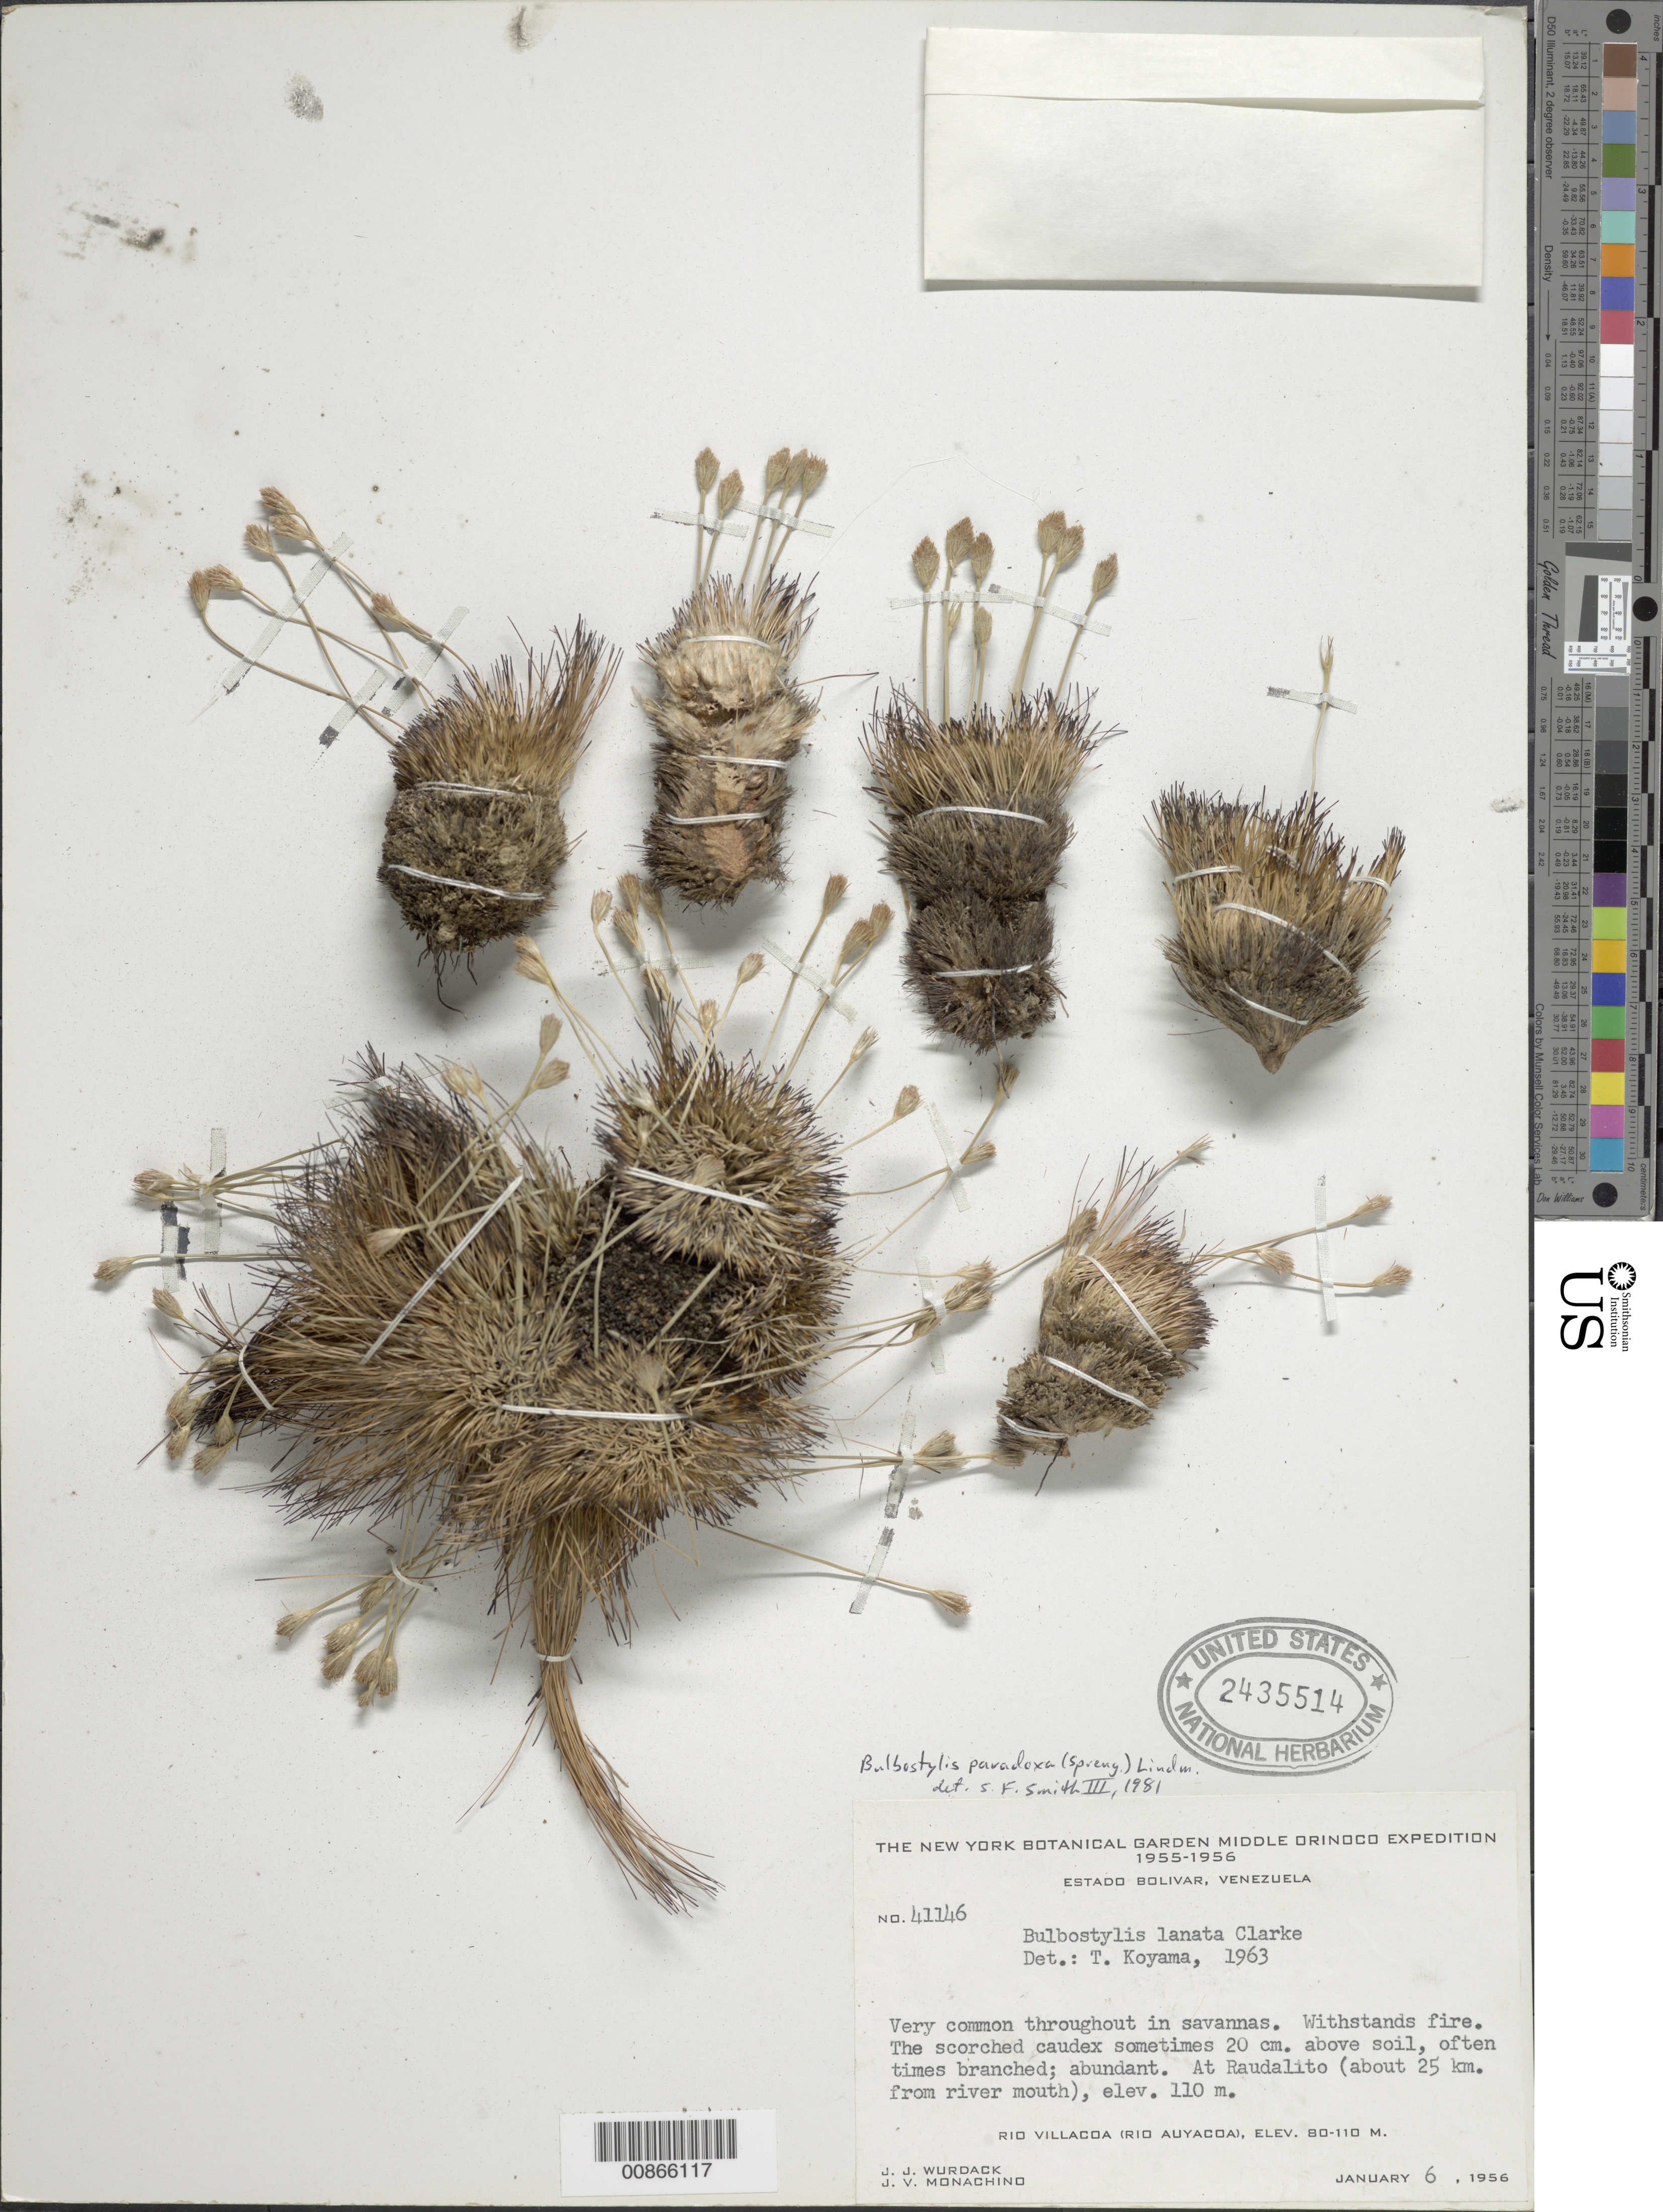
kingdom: Plantae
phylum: Tracheophyta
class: Liliopsida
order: Poales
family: Cyperaceae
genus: Bulbostylis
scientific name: Bulbostylis paradoxa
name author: (Spreng.) Lindm.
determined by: Smith, Stephen F., (US), NMNH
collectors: J. J. Wurdack & J. V. Monachino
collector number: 41146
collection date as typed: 6-Jan-56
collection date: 1956-01-06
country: Venezuela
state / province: Bolívar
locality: Río Villacoa (Río Auyacoa), at Raudalito, about 25 km from river mouth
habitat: Savannas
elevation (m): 110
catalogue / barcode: US 2435514